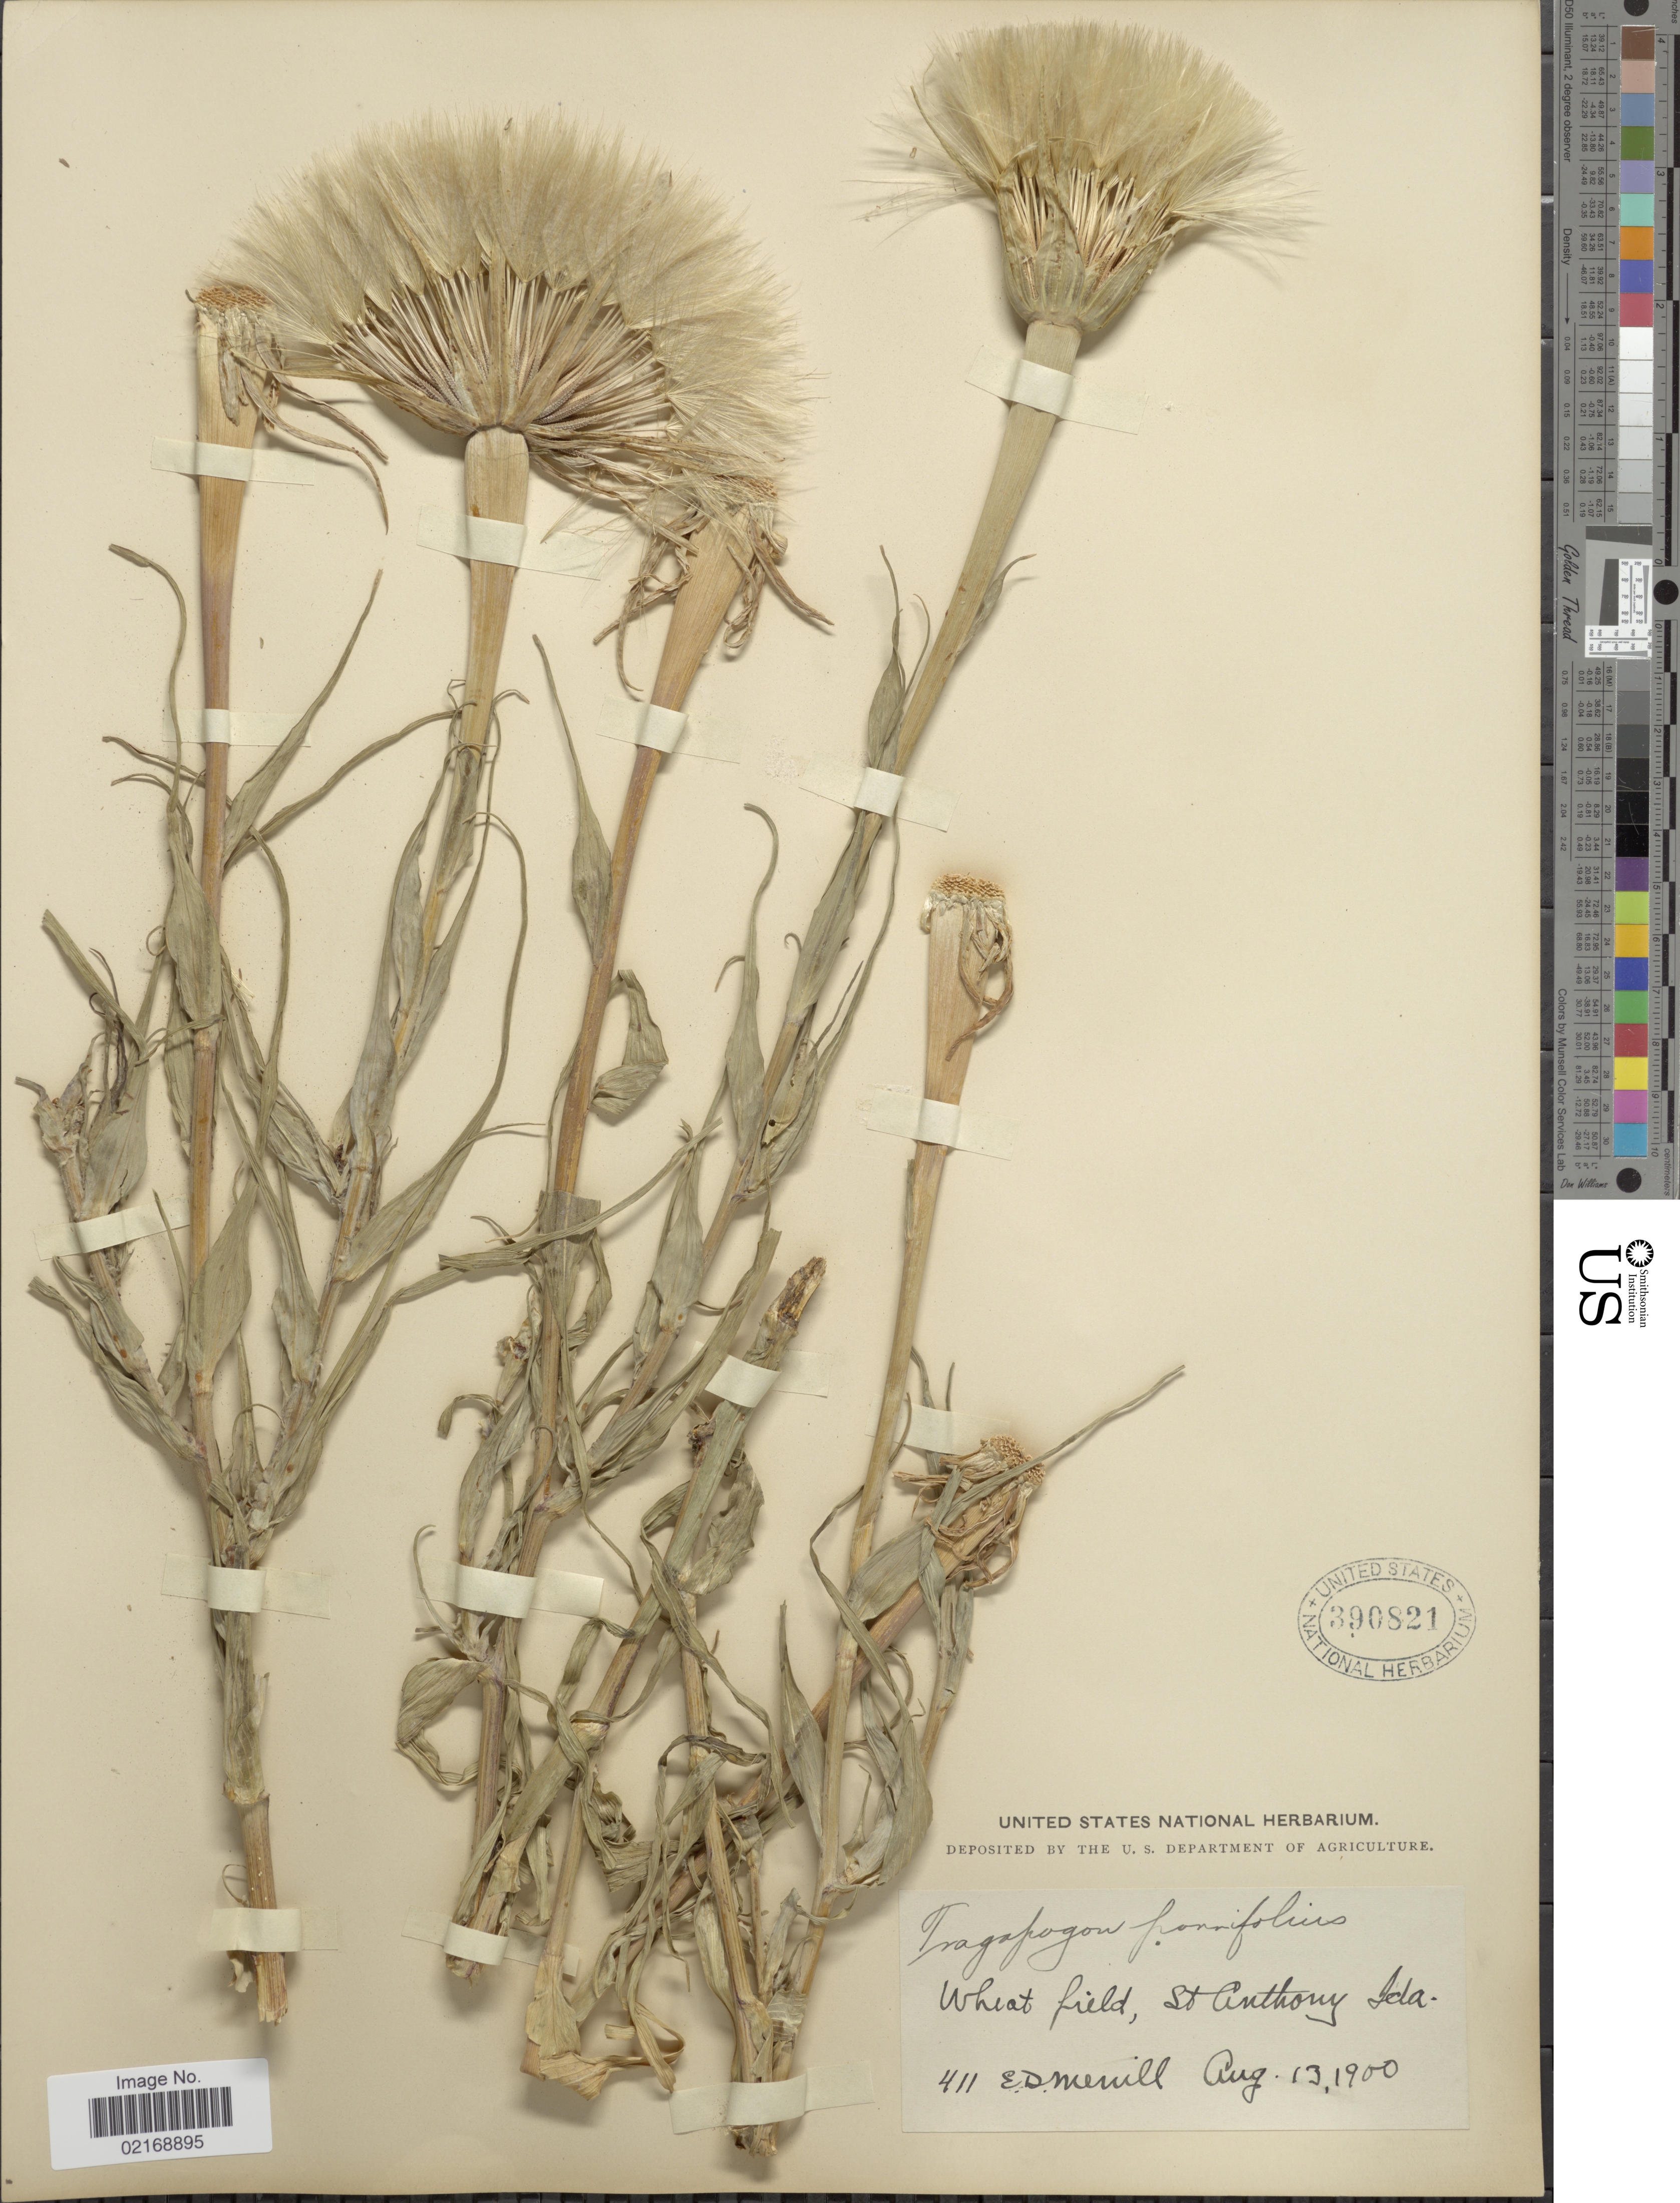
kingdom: Plantae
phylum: Tracheophyta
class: Magnoliopsida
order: Asterales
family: Asteraceae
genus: Tragopogon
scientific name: Tragopogon porrifolius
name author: L.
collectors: E. D. Merrill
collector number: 411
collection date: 1900-08-13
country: United States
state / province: Idaho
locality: Wheat field, St. Anthony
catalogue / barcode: US 390821